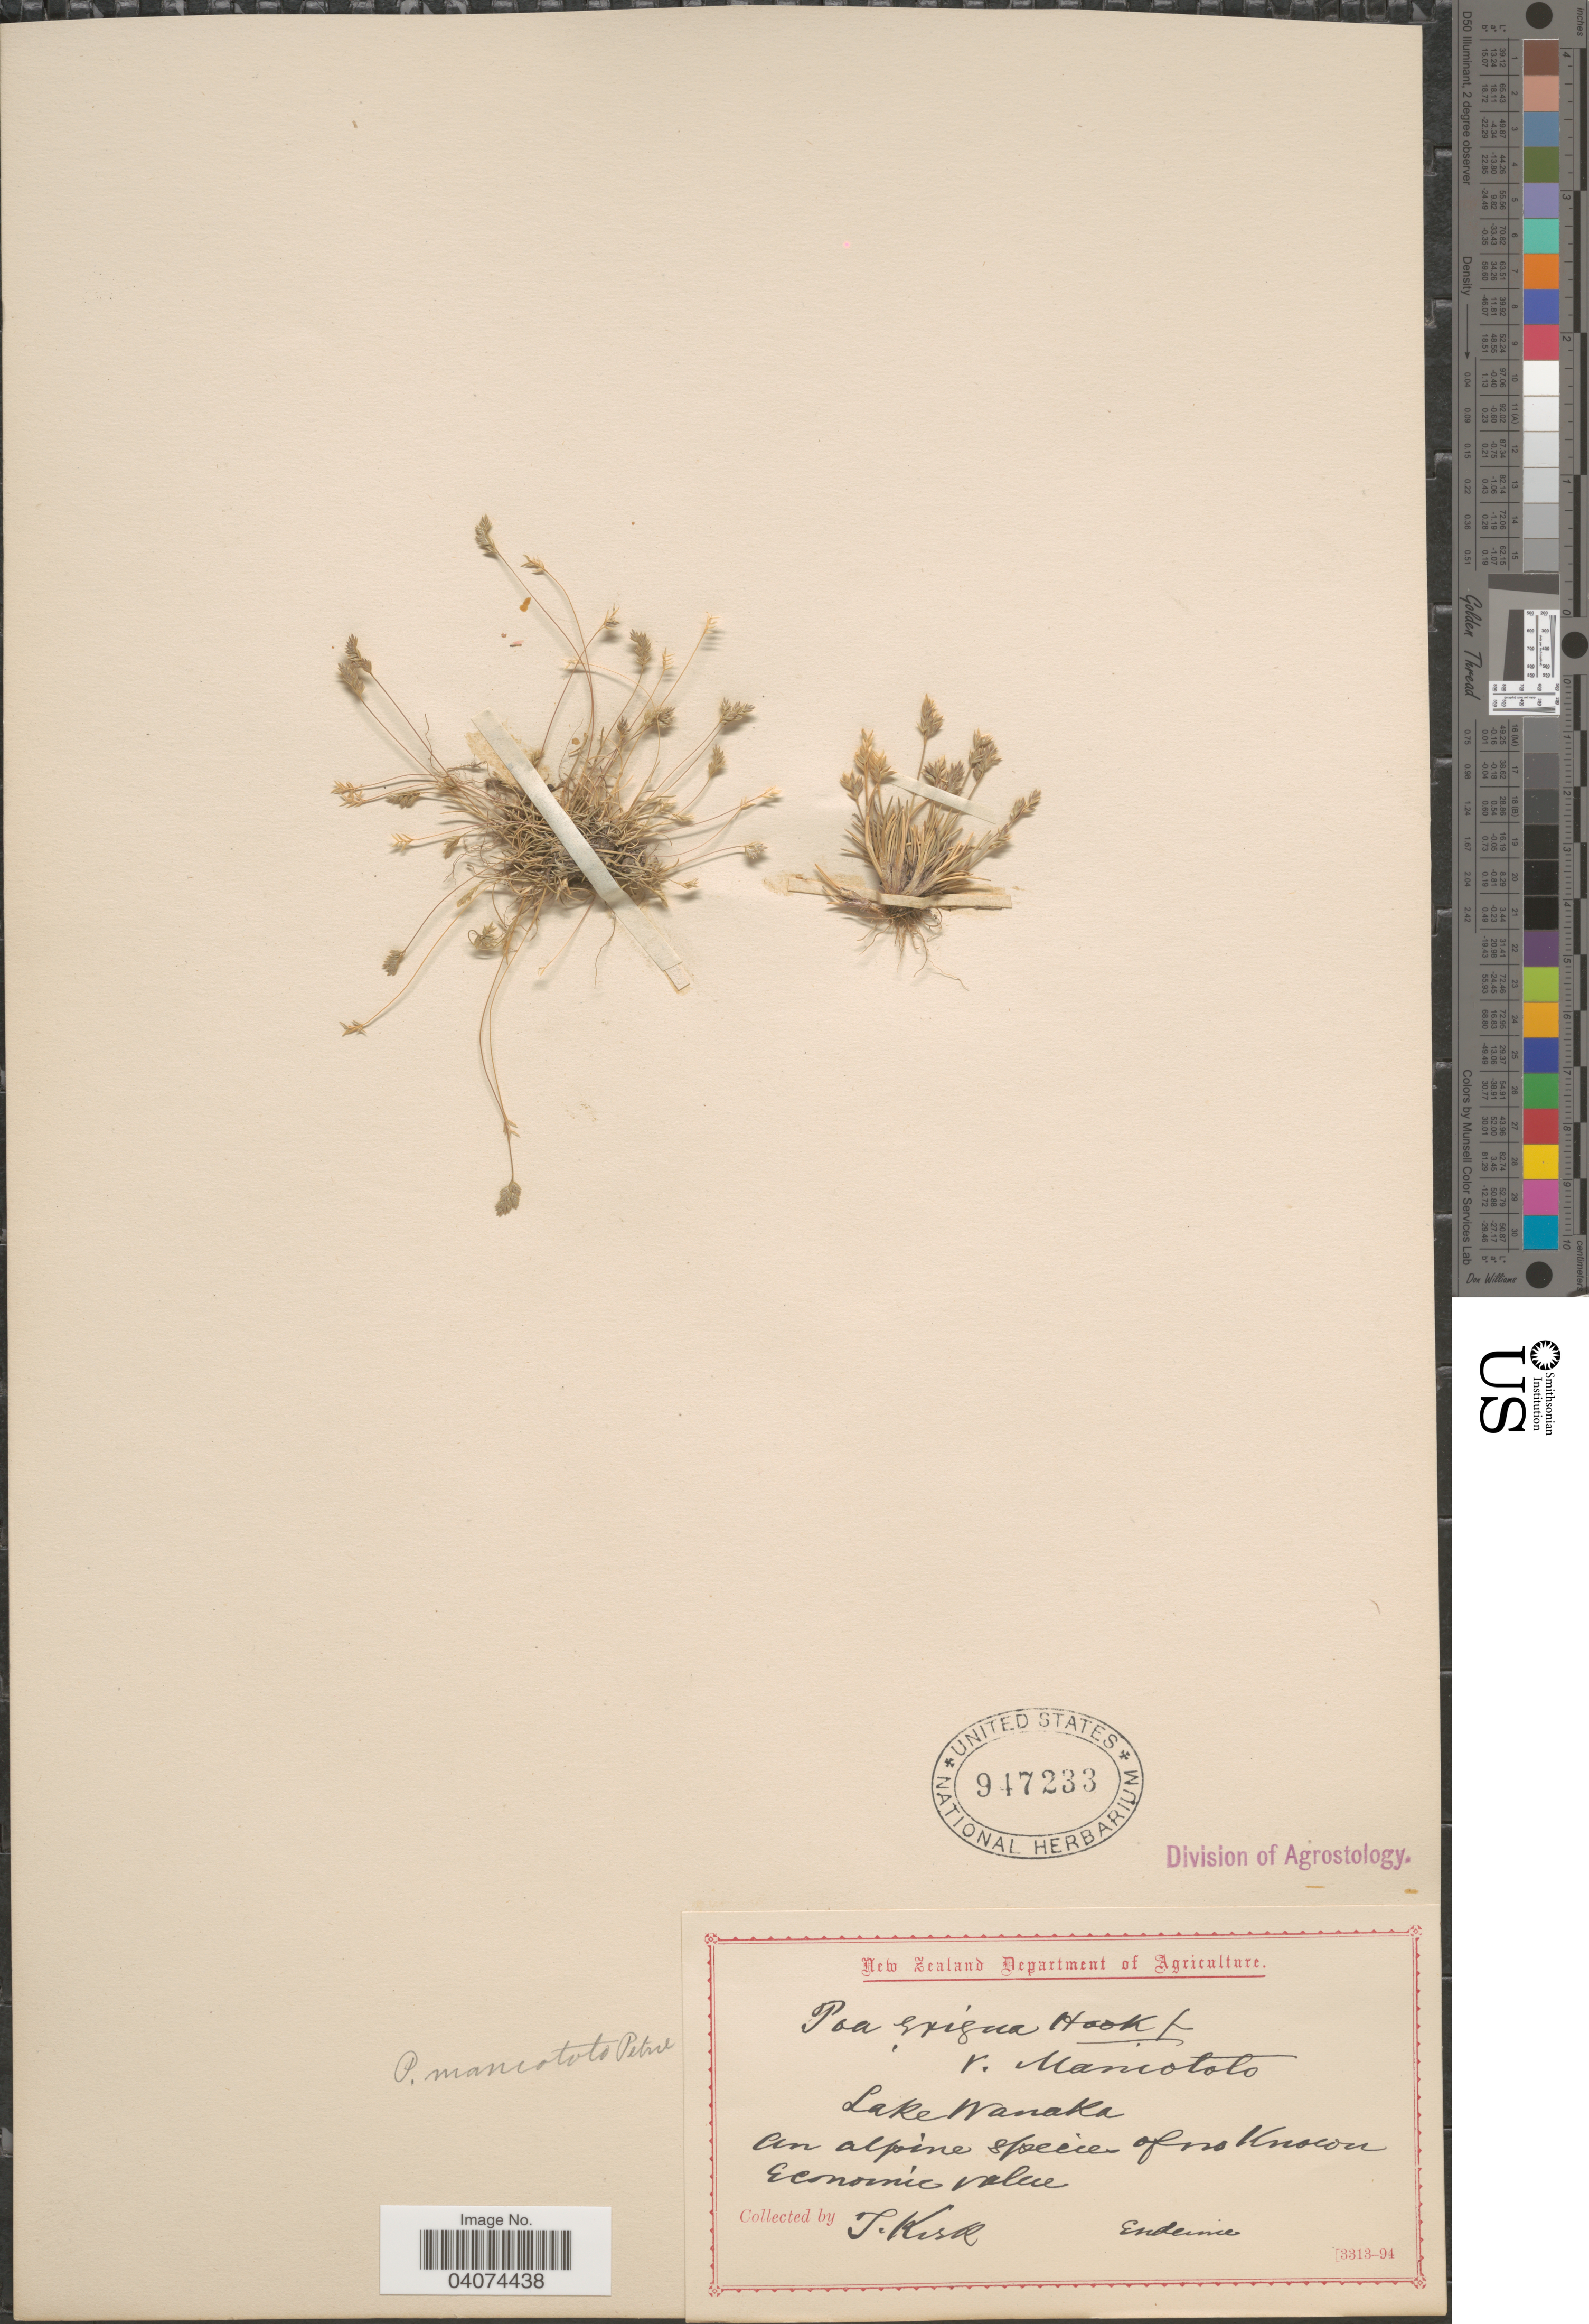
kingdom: Plantae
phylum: Tracheophyta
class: Liliopsida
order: Poales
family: Poaceae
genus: Poa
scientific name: Poa maniototo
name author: Petrie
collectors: T. Kirk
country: New Zealand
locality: Lake Wanaka.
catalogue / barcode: US 947233